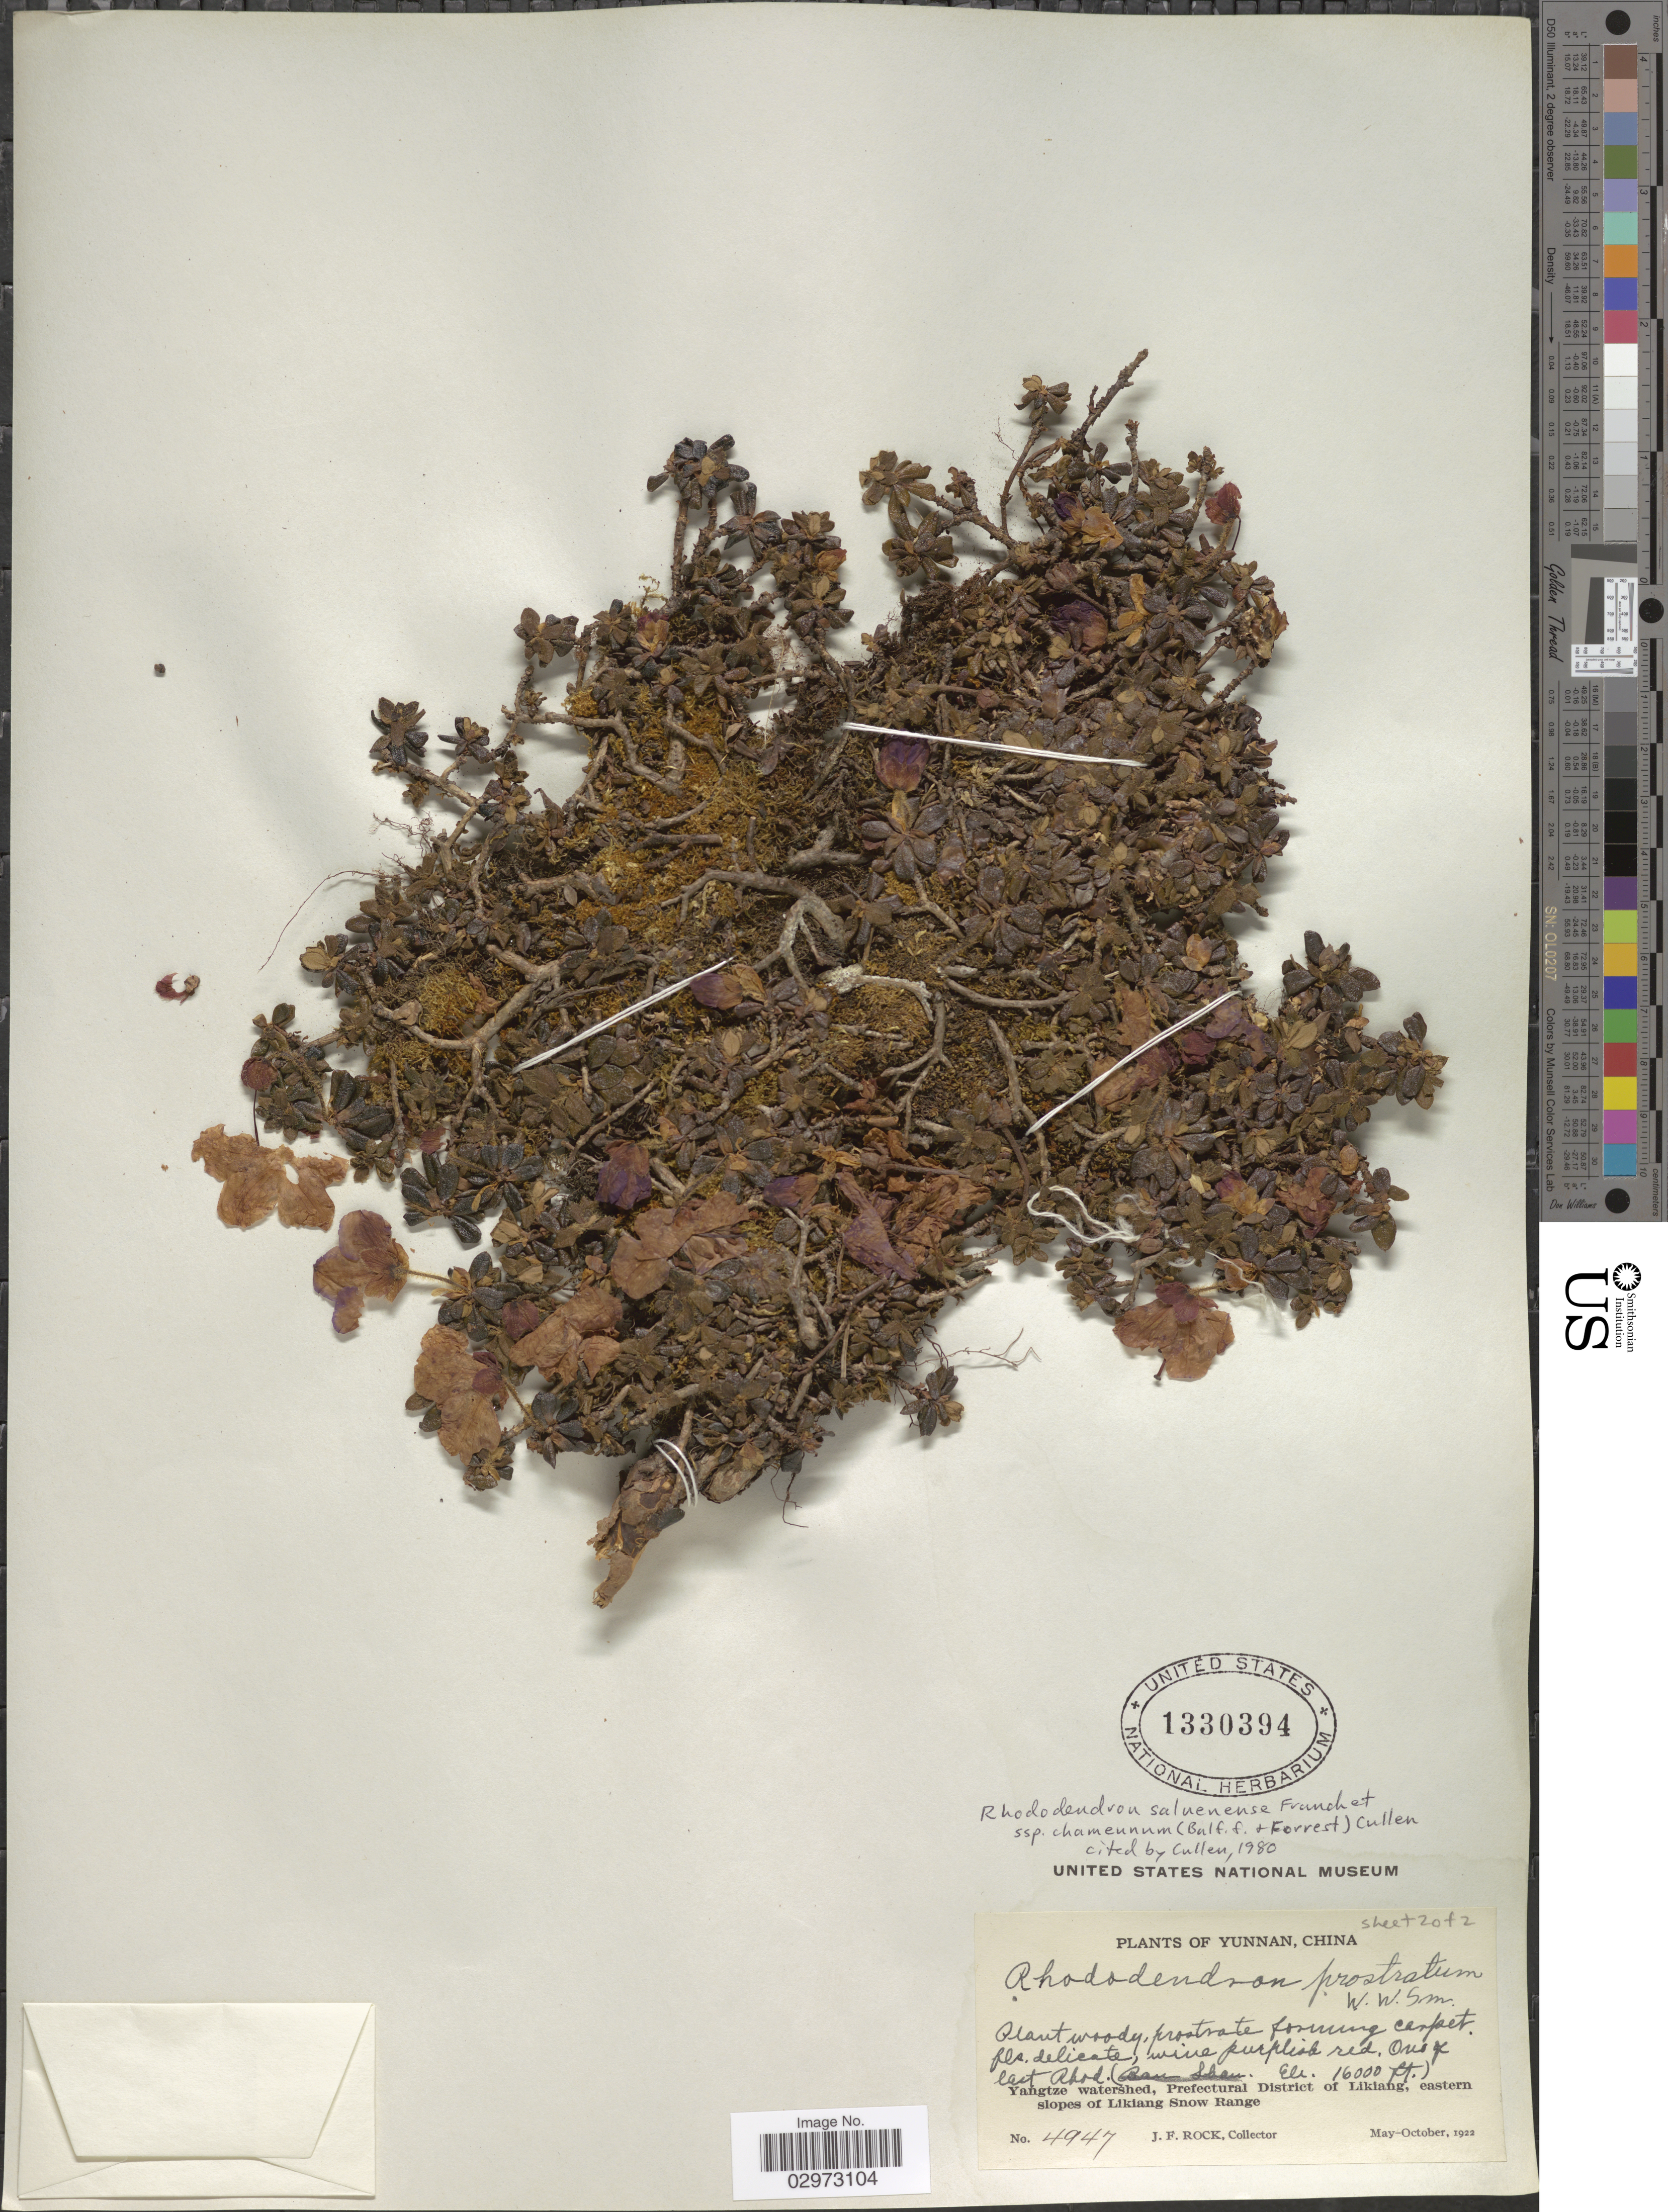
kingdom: Plantae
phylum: Tracheophyta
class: Magnoliopsida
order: Ericales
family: Ericaceae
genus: Rhododendron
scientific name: Rhododendron saluenense subsp. chameunum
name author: (Balf. f. & Forrest) Cullen in Cullen & D.F.Chamb.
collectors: J. Rock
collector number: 4947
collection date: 1922-05/1922-10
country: China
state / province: Yunnan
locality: Ban Shan. Yangtze watershed, Prefectural District of Likiang, eastern slopes of Likiang Snow Range.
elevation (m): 4877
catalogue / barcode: US 1330394